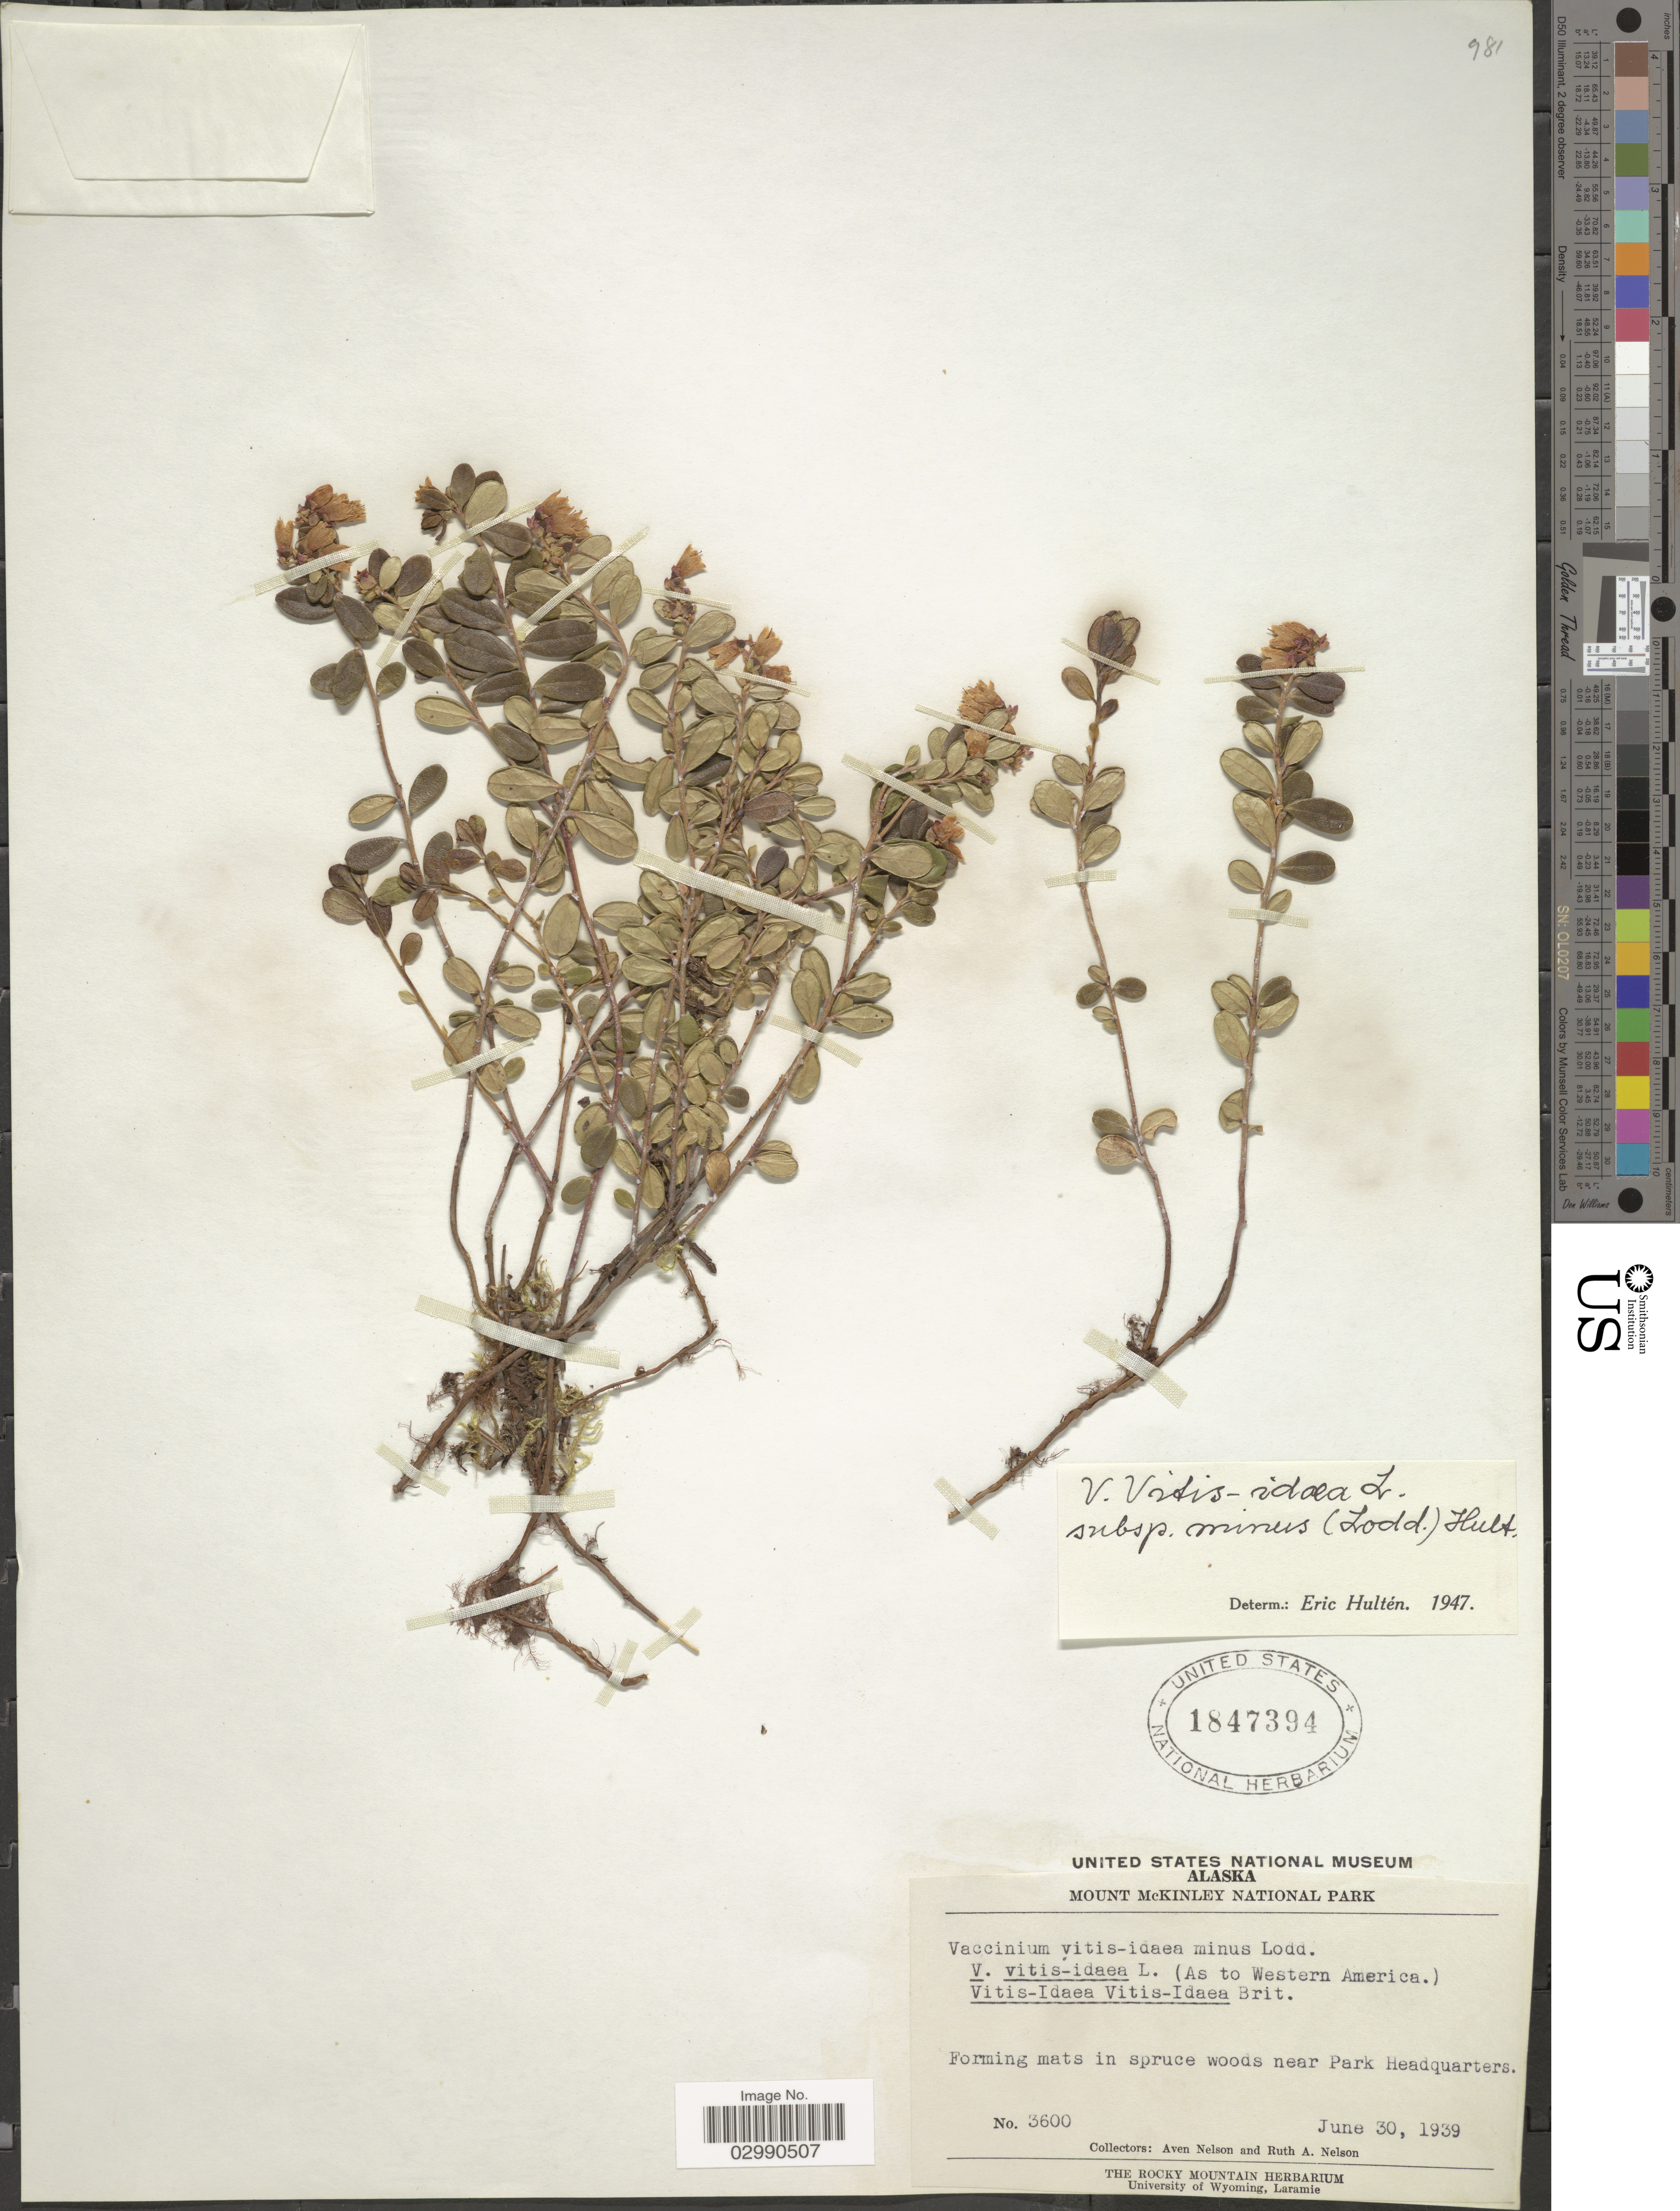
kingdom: Plantae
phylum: Tracheophyta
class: Magnoliopsida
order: Ericales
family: Ericaceae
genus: Vaccinium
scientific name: Vaccinium vitis-idaea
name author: L.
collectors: A. Nelson & R. A. Nelson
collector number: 3600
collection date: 1939-06-30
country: United States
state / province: Alaska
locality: Mount McKinley National Park. Near Park Headquarters.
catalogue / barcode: US 1847394